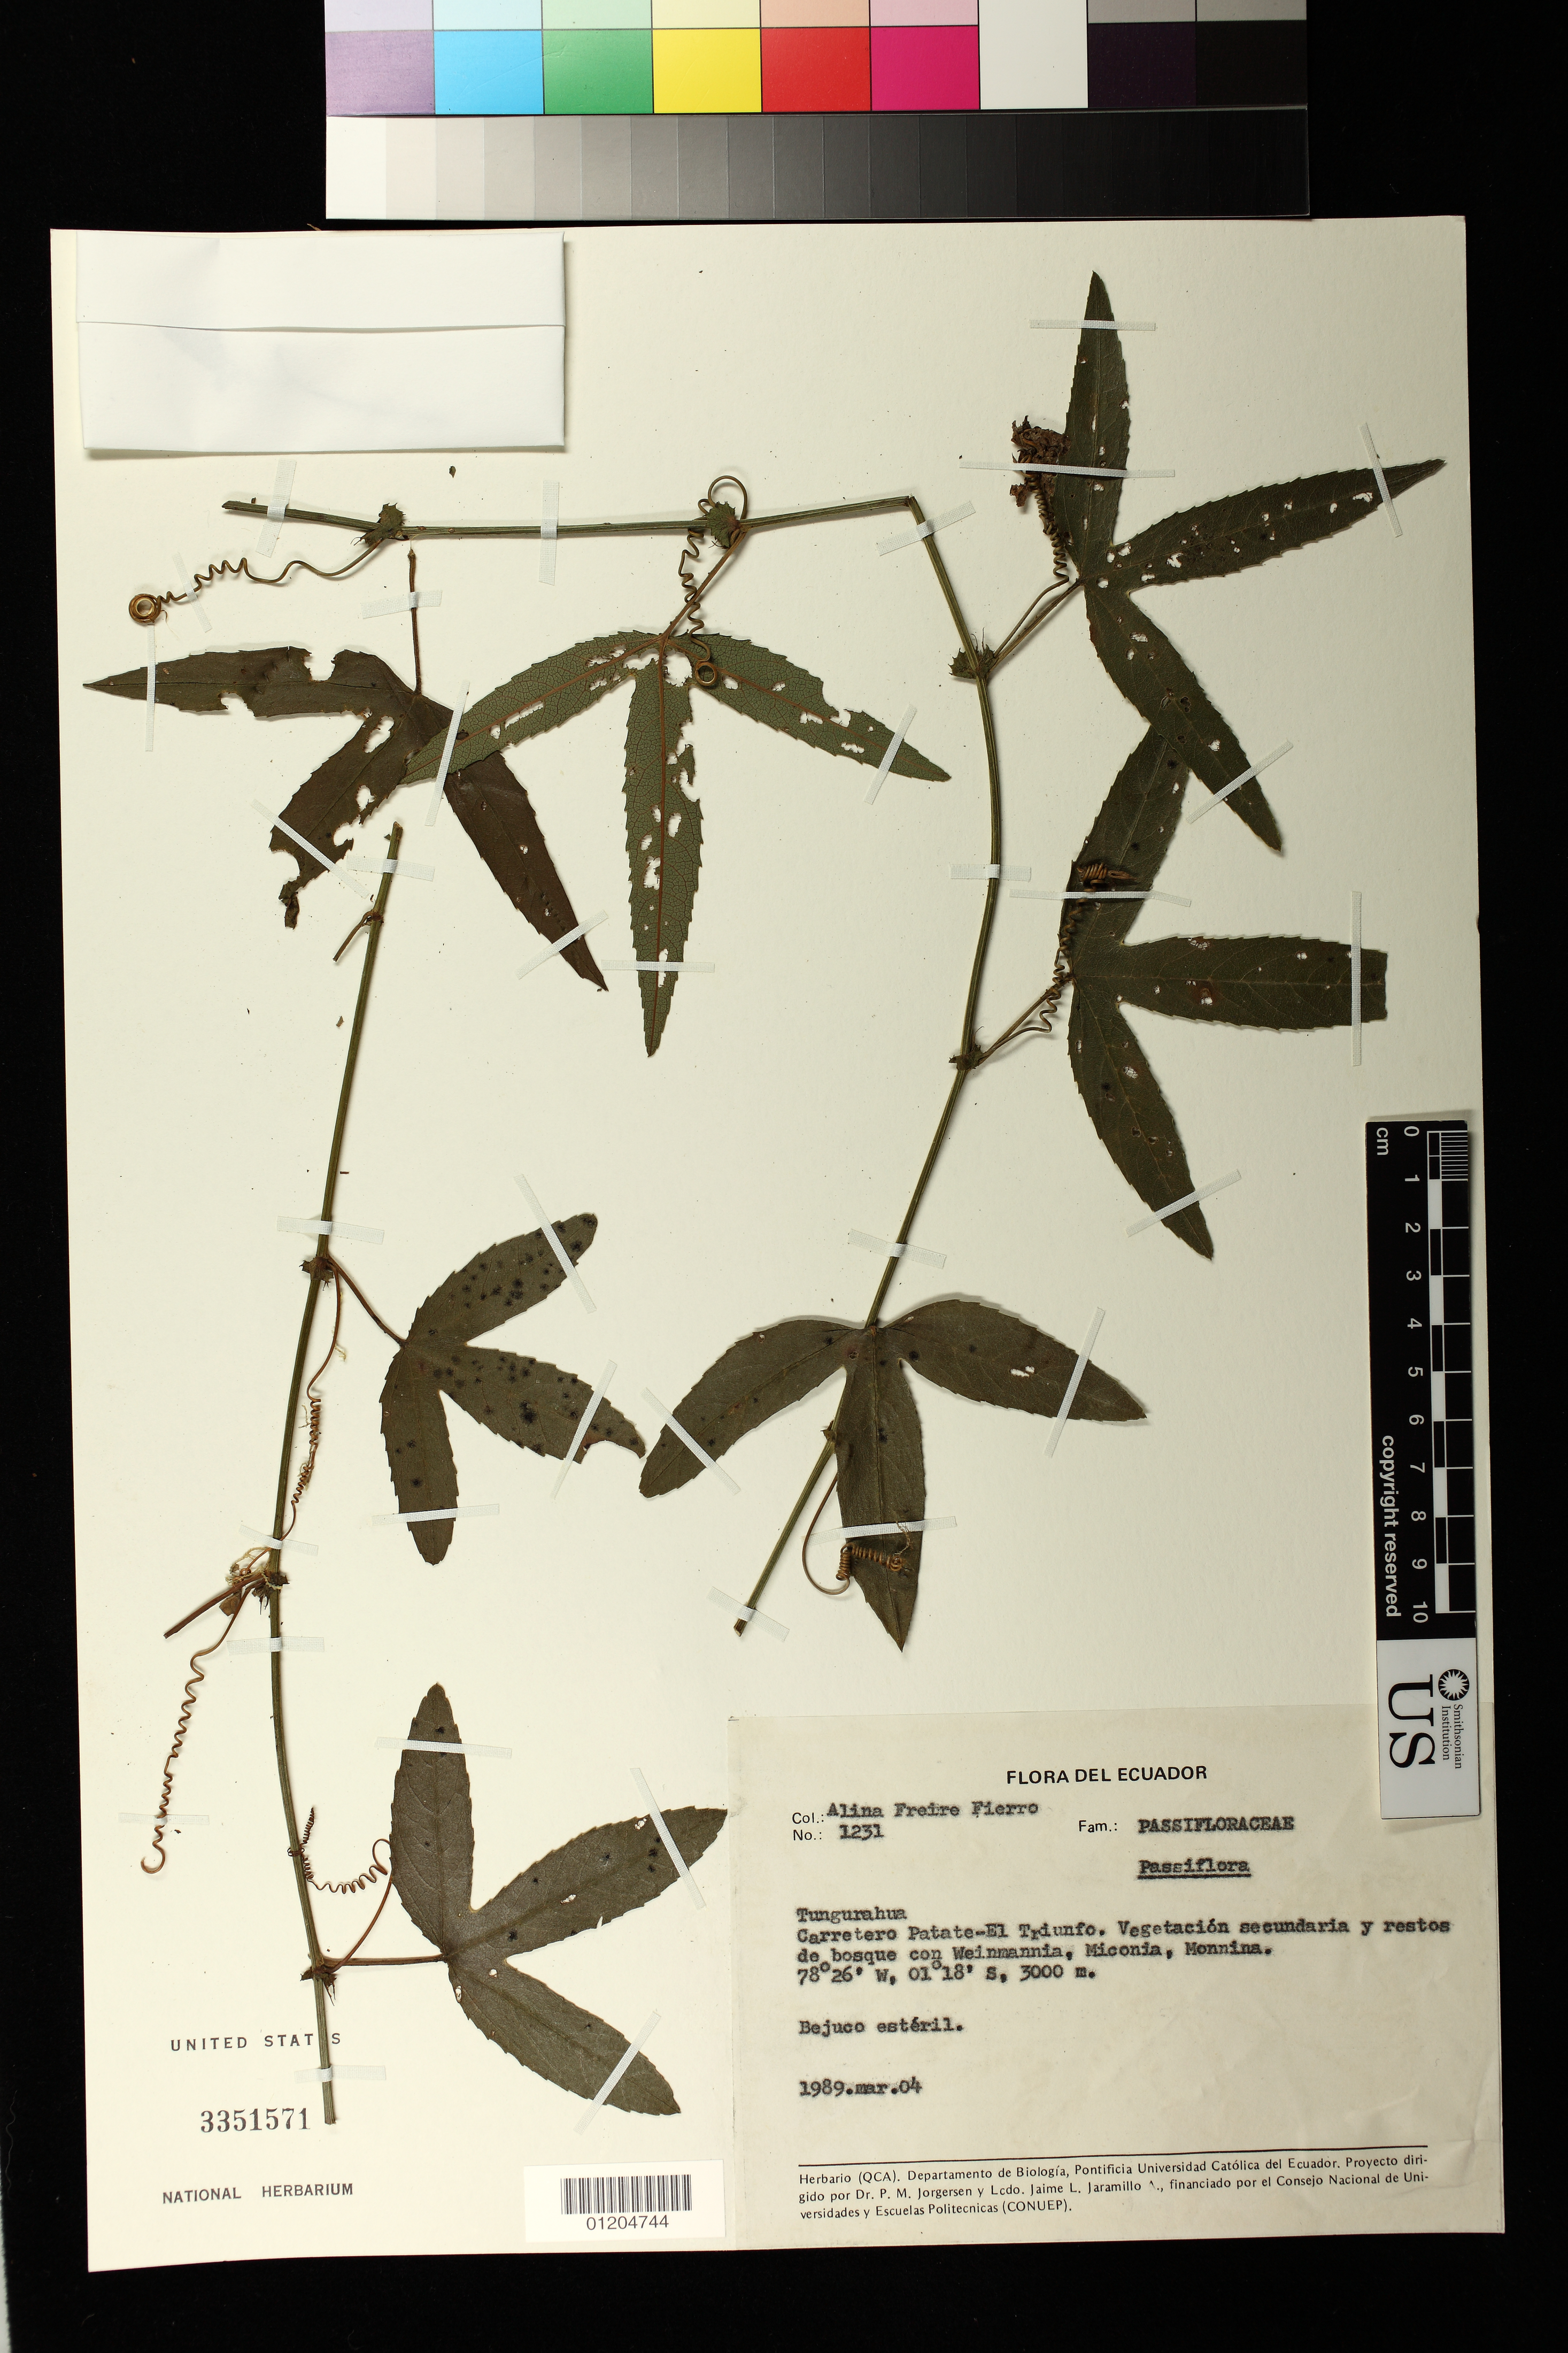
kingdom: Plantae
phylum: Tracheophyta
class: Magnoliopsida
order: Malpighiales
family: Passifloraceae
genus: Passiflora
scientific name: Passiflora tripartita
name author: (Juss.) Poir.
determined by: Feuillet, C.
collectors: A. Freire-Fierro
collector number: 1231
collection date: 1989-03-04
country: Ecuador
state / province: Tungurahua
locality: Carretero Patate-El Trifuno. Vegetacion secundaria y restos de bosque con Weinmannia, Miconia, Monnina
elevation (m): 3000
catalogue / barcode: US 3351571